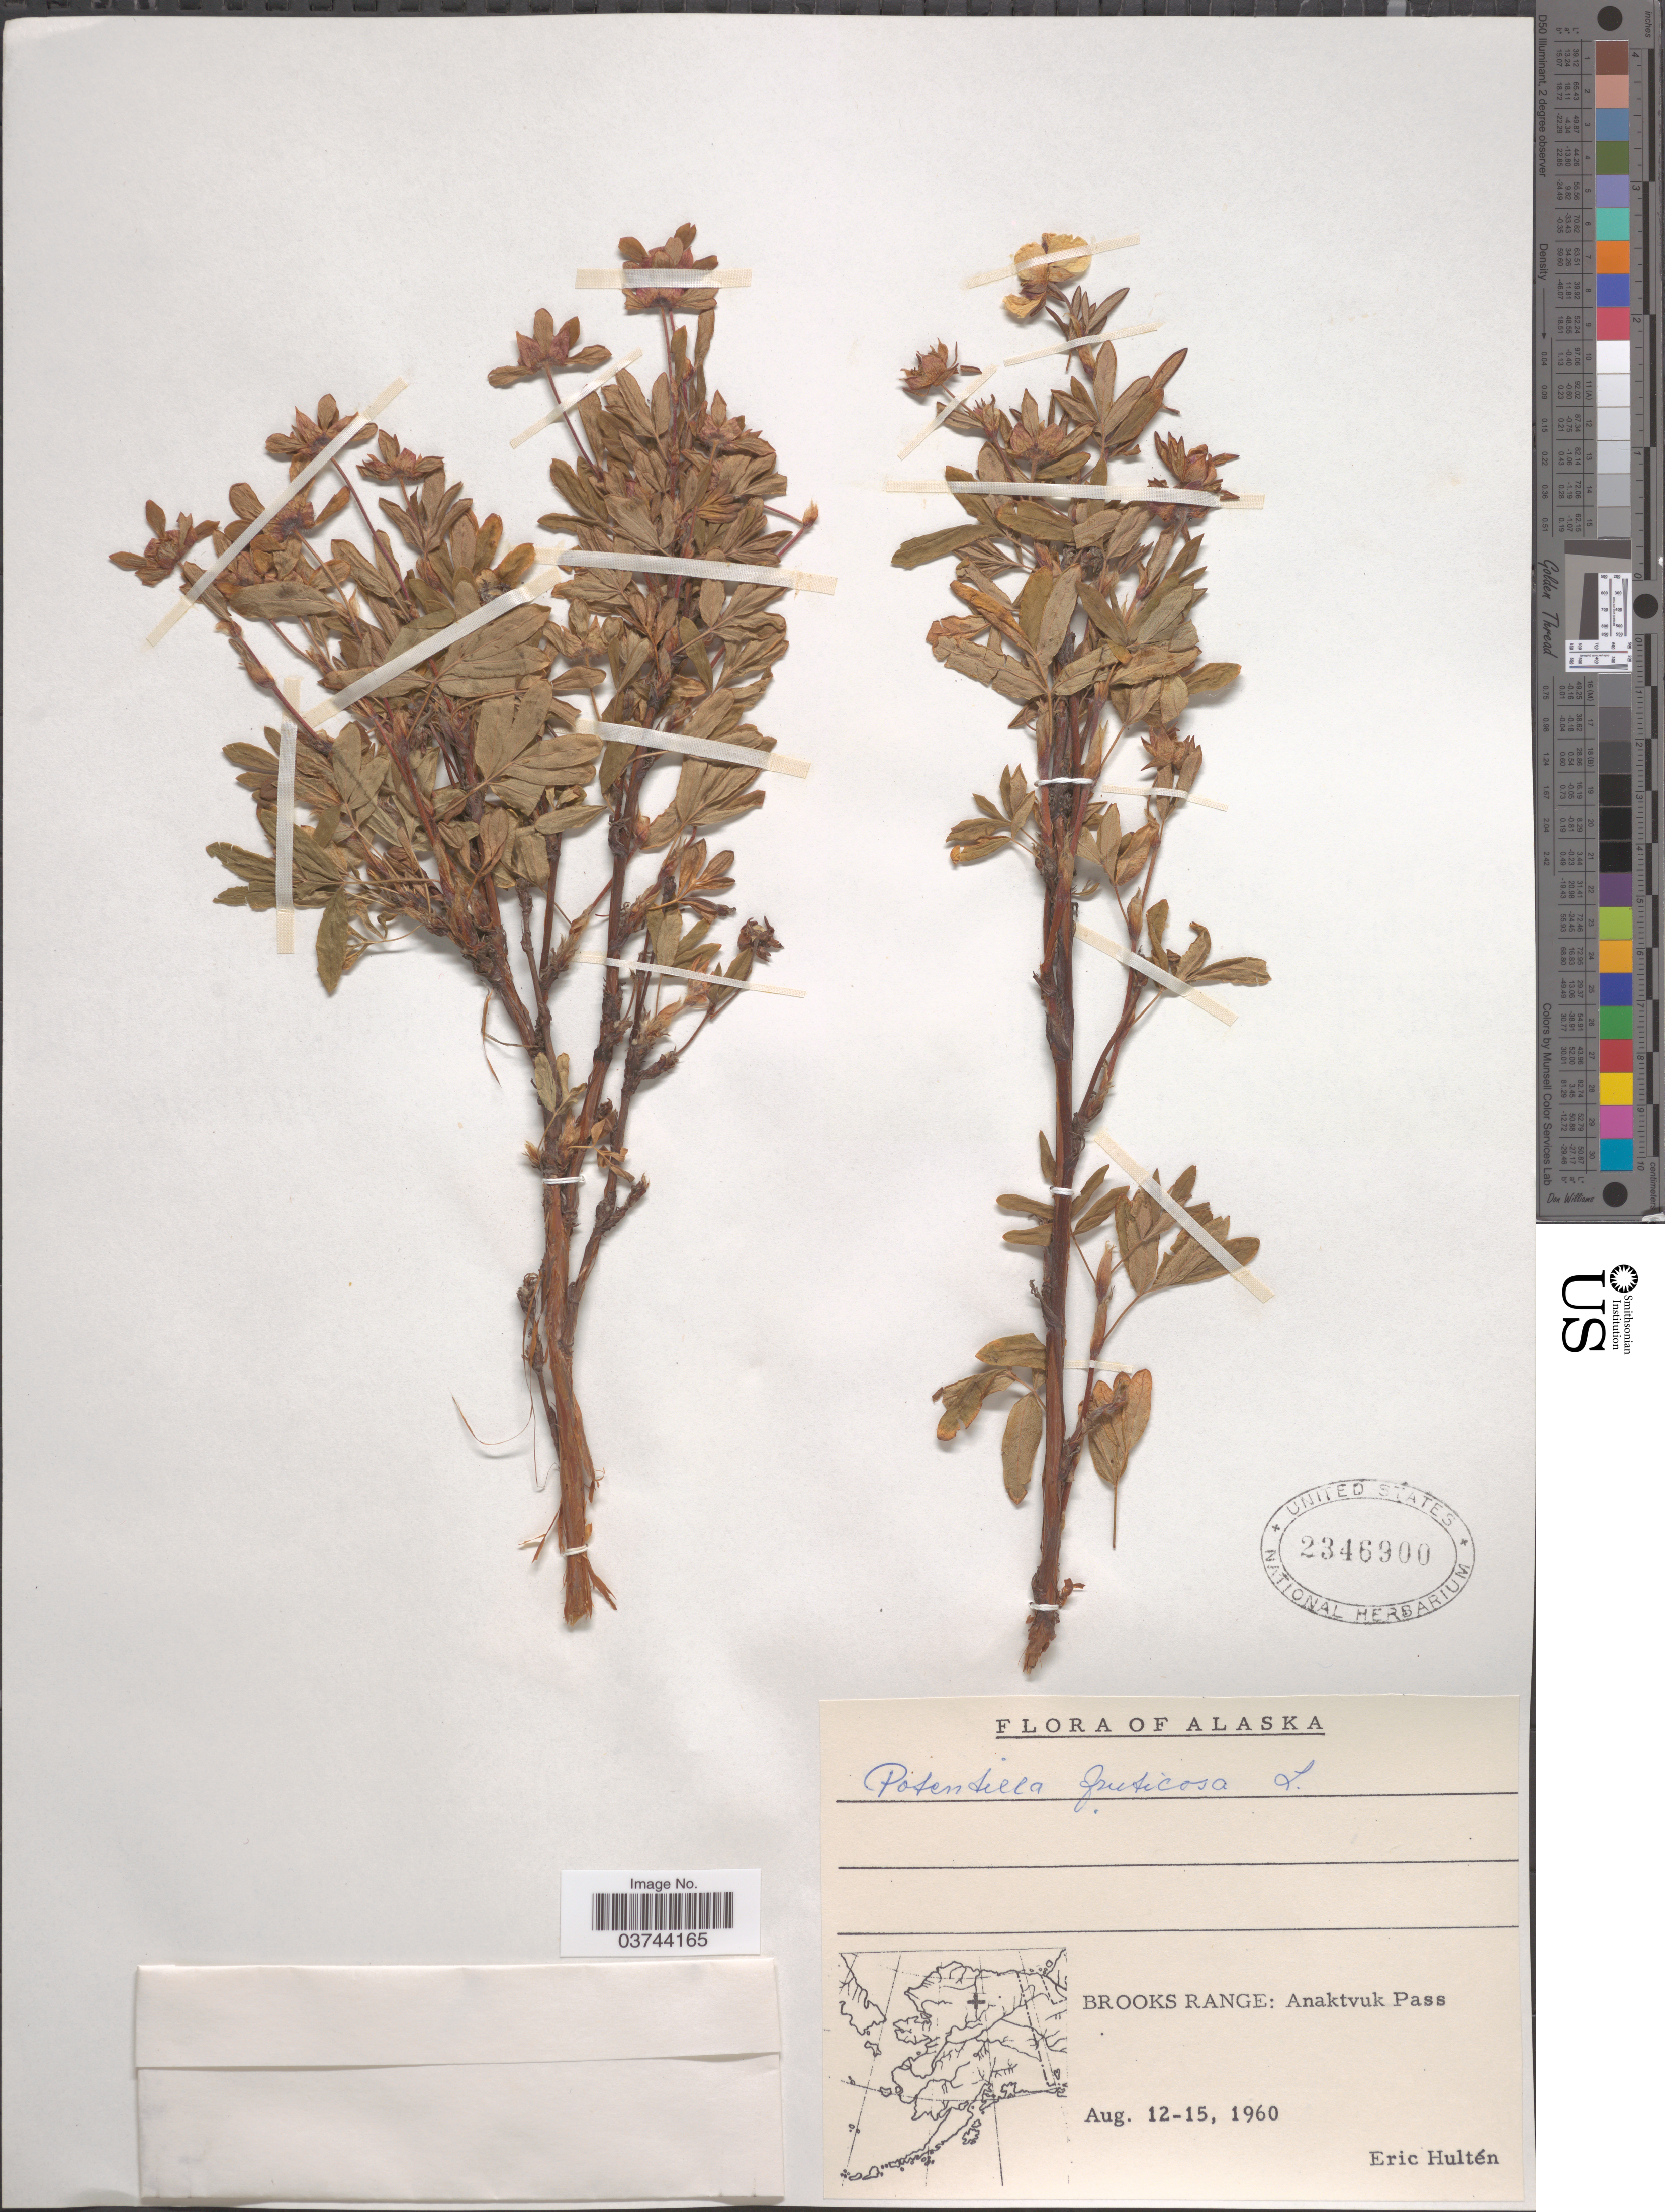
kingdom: Plantae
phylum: Tracheophyta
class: Magnoliopsida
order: Rosales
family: Rosaceae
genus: Dasiphora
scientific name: Dasiphora fruticosa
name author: (L.) Rydb.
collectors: E. G. Hultén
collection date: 1960-08-12/1960-08-15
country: United States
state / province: Alaska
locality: Brooks Range: Anaktvuk Pass.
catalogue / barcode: US 2346900